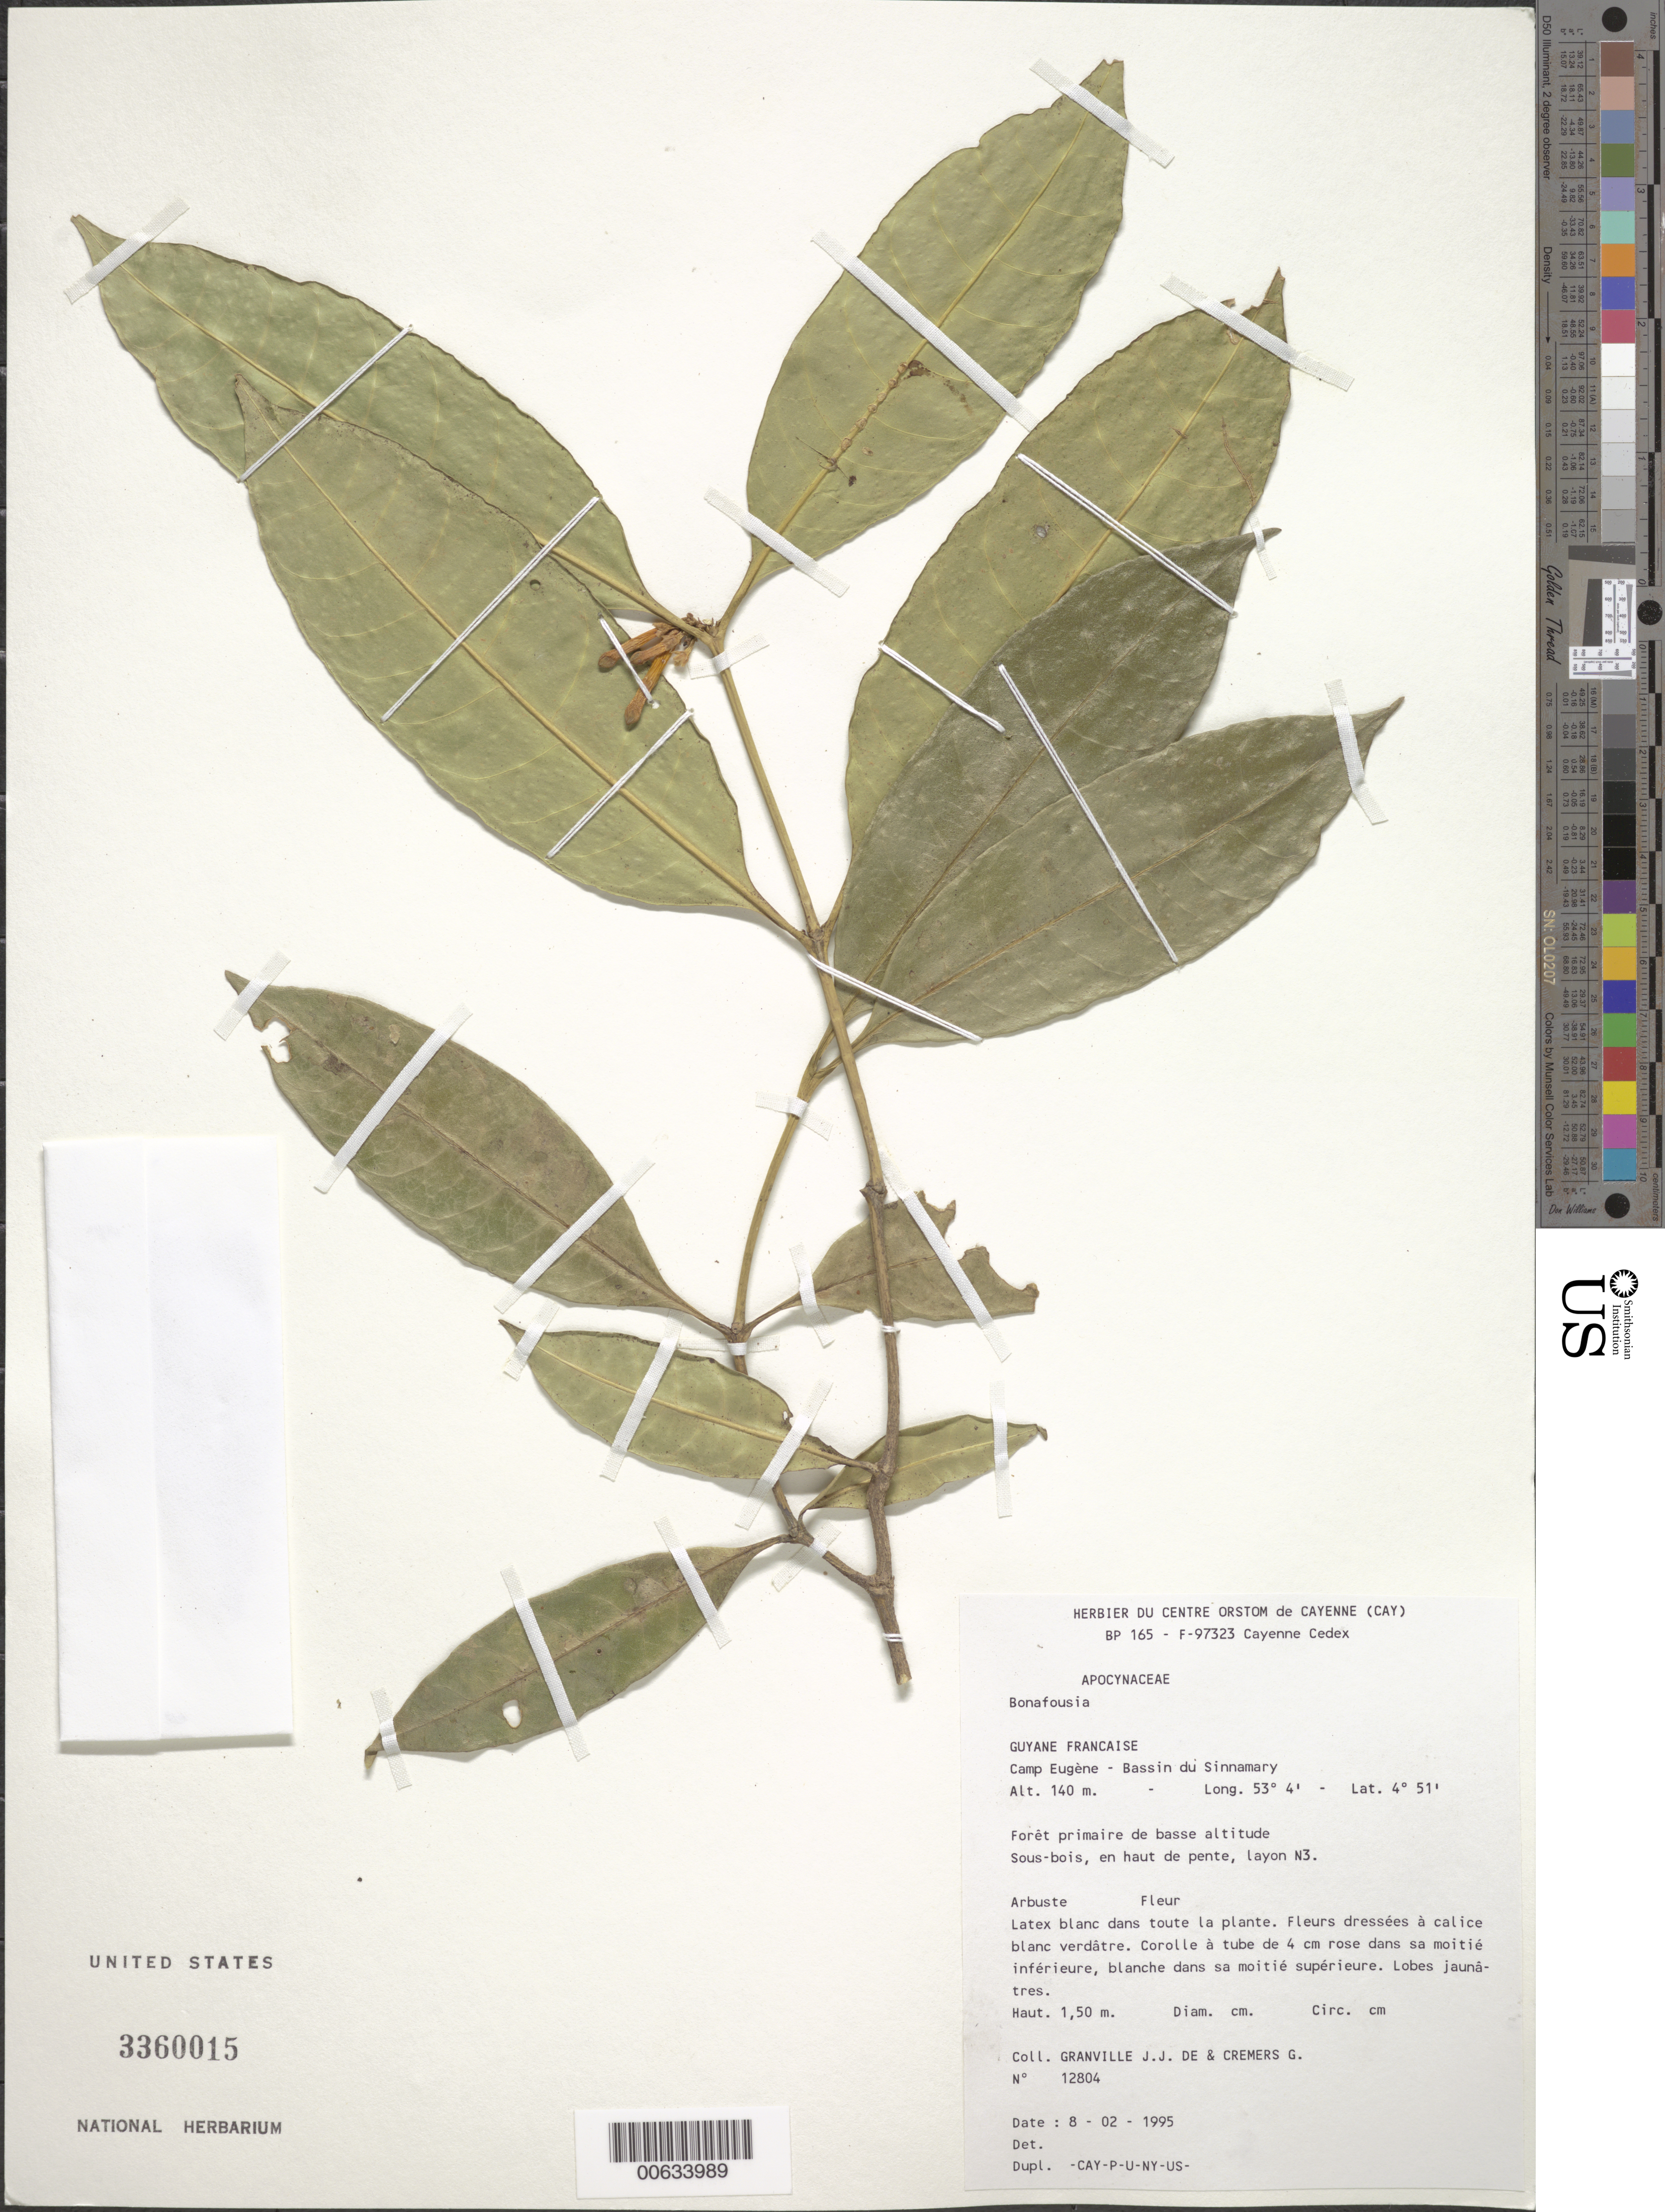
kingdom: Plantae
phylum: Tracheophyta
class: Magnoliopsida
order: Gentianales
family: Apocynaceae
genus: Tabernaemontana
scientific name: Tabernaemontana sp.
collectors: J.-J. de Granville & G. Cremers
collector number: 12804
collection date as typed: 8-Feb-95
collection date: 1995-02-08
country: French Guiana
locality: Camp Eugène, Bassin du Sinnamary; en haut de pente, layon N3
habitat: Foret primaire de basse altitude. Sous-bois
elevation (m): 140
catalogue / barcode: US 3360015